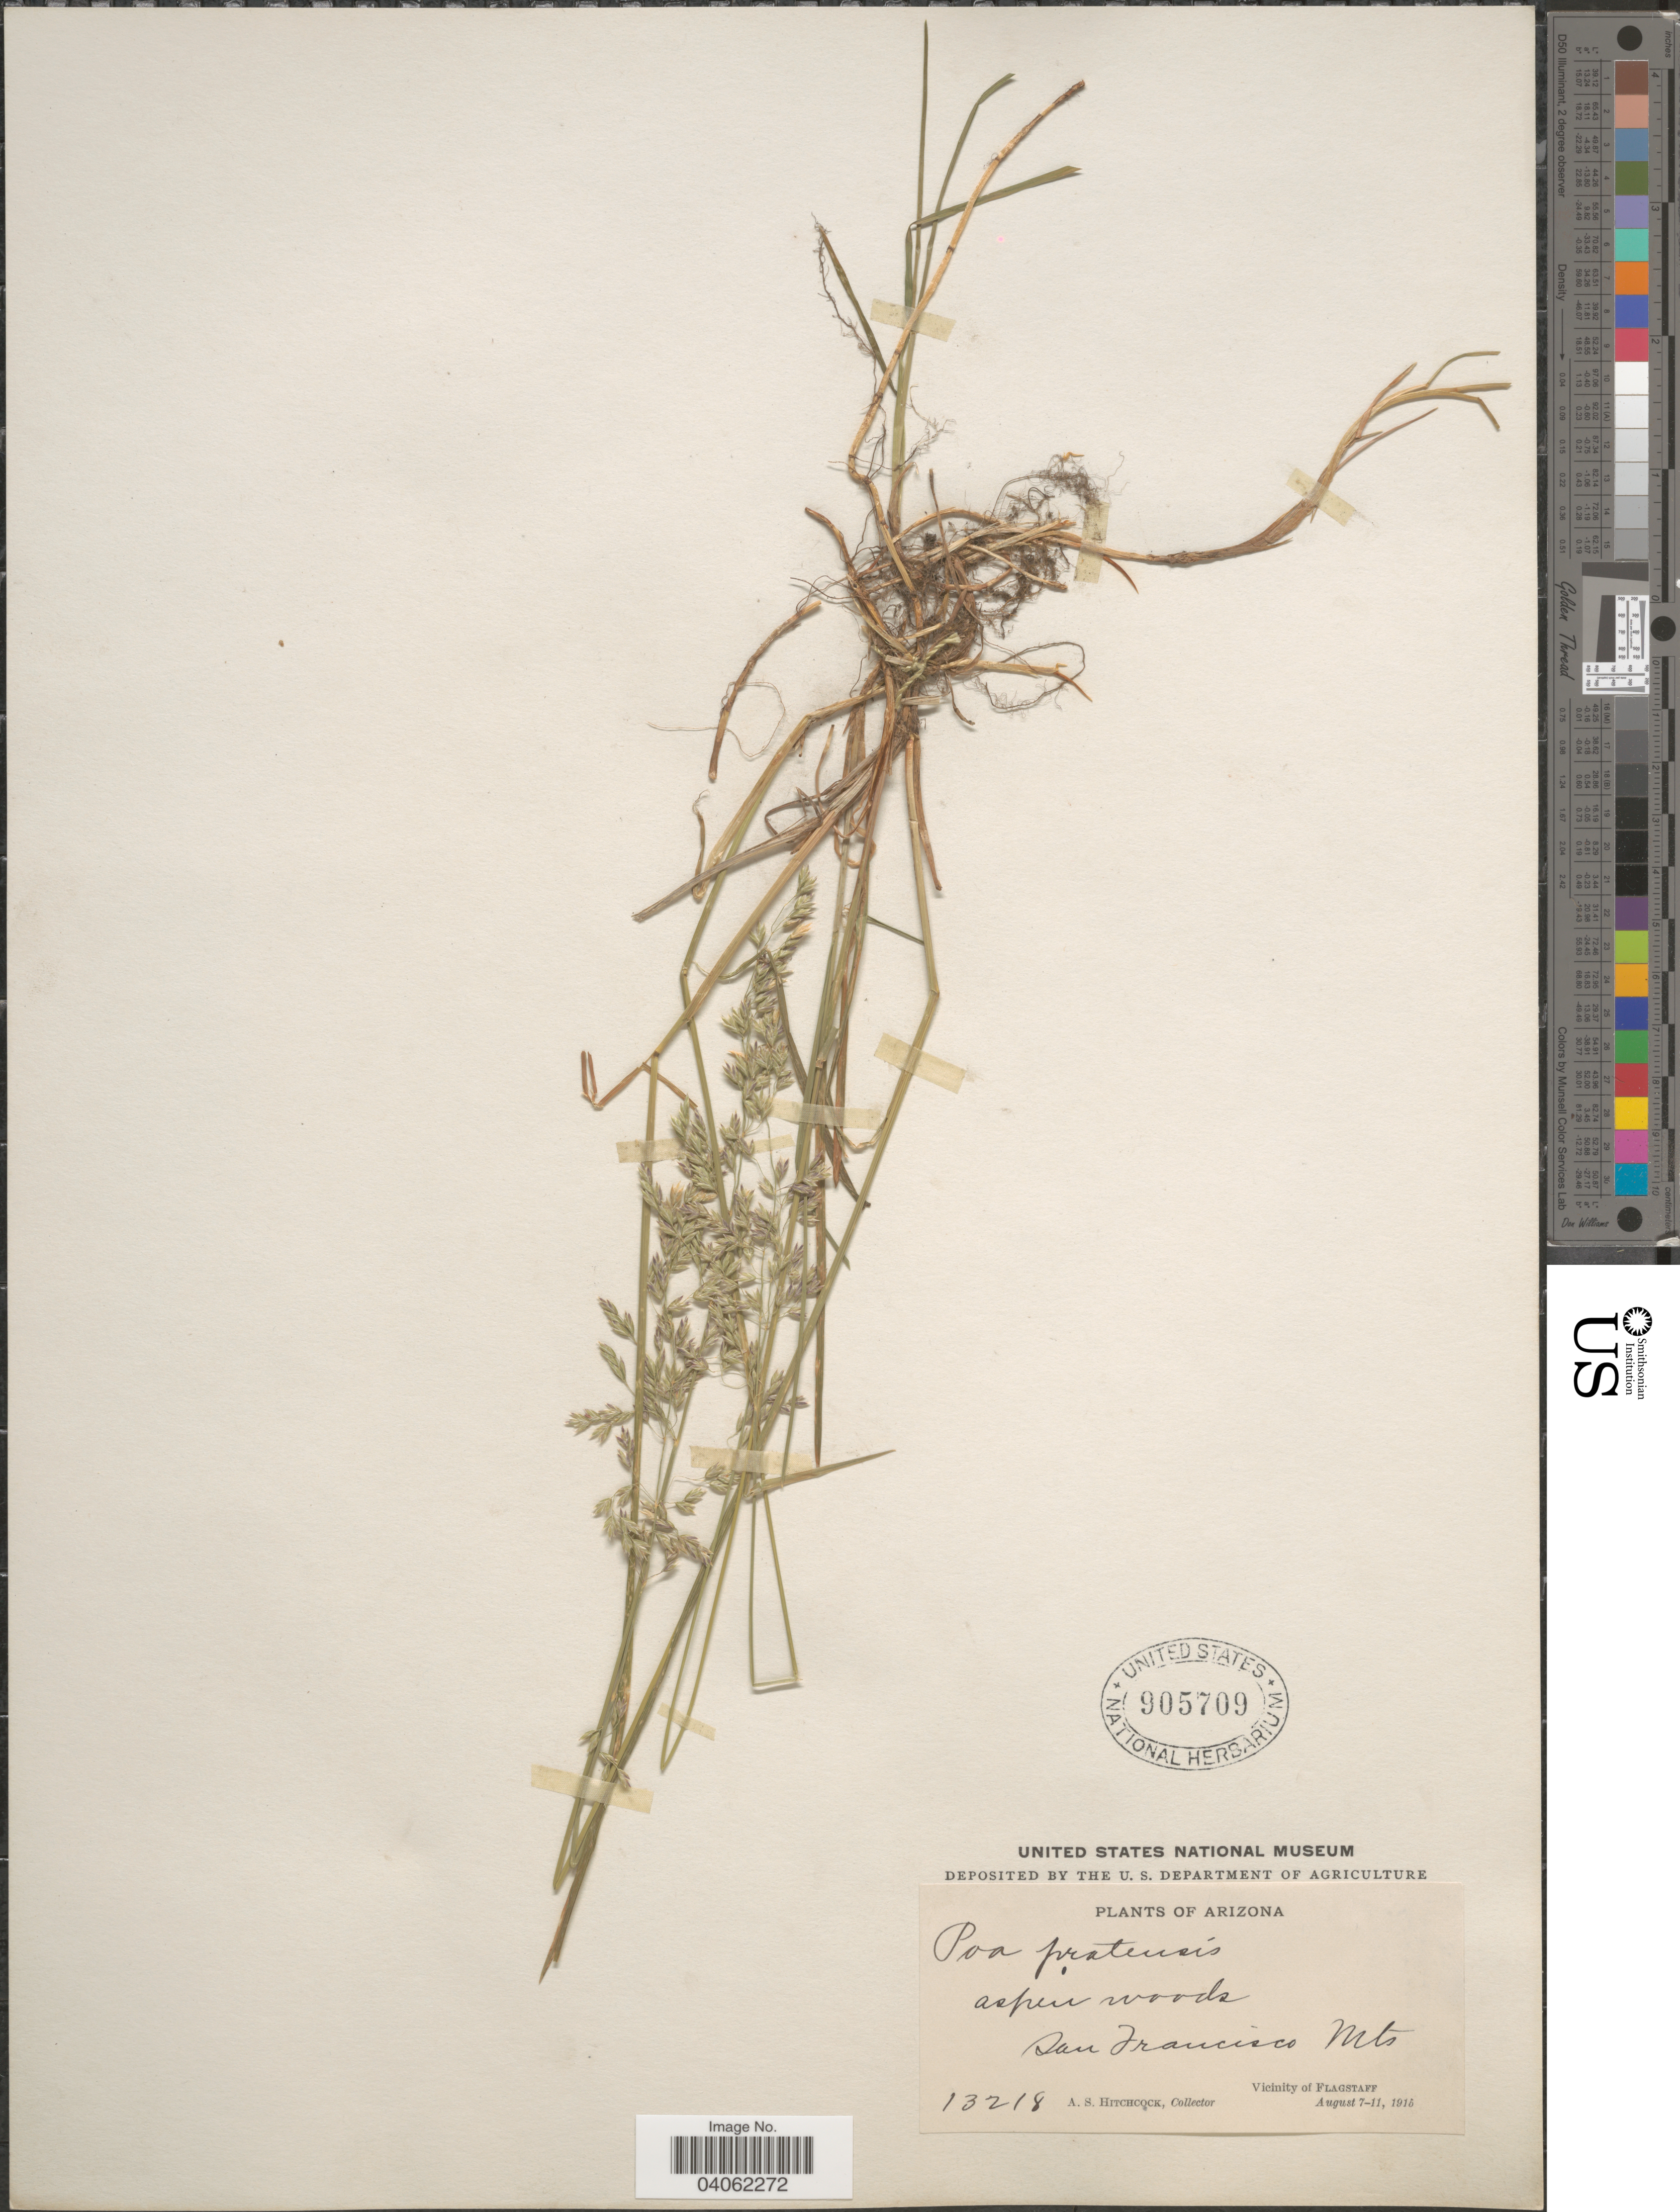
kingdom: Plantae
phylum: Tracheophyta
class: Liliopsida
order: Poales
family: Poaceae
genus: Poa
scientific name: Poa pratensis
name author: L.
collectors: A. S. Hitchcock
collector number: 13218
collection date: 1915-08-07/1915-08-11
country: United States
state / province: Arizona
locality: Aspen woods. San Francisco Mts. Vicinity of Flagstaff.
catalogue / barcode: US 905709